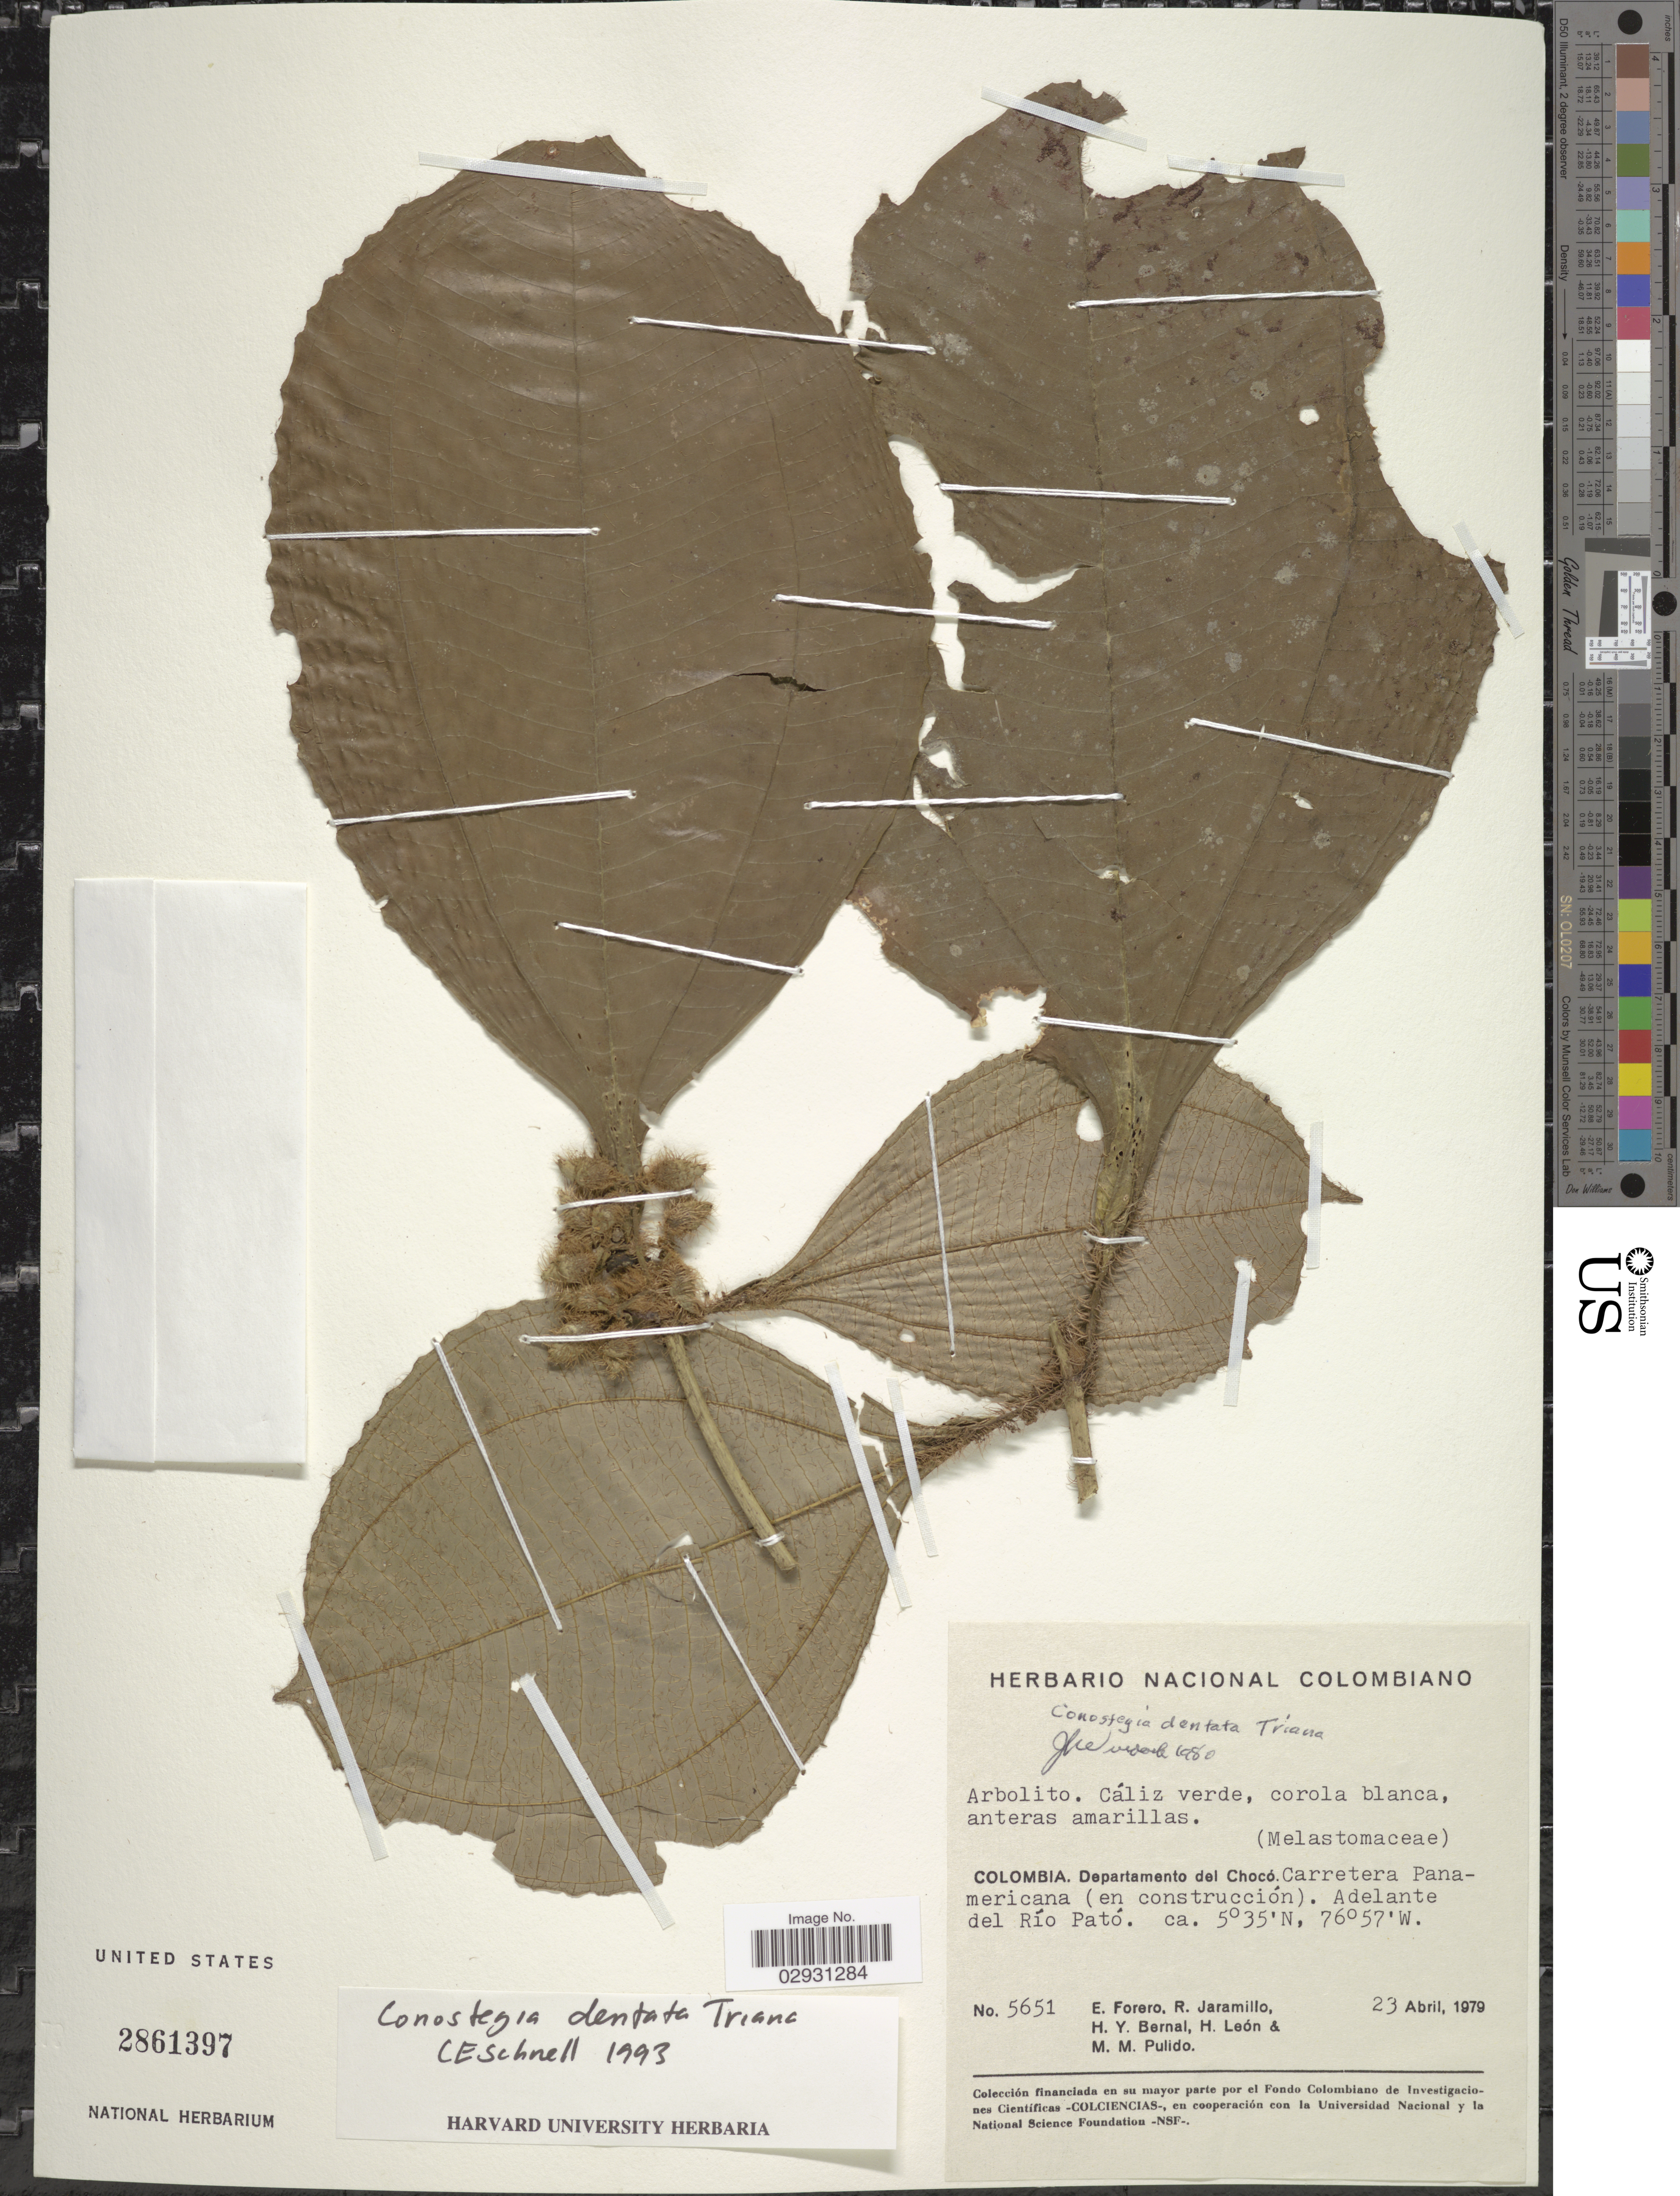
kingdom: Plantae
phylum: Tracheophyta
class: Magnoliopsida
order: Myrtales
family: Melastomataceae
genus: Conostegia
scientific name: Conostegia dentata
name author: Triana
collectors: E. Forero, R. Jaramillo, H. Y. Bernal, H. León & M. Pulido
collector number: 5651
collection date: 1979-04-23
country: Colombia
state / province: Chocó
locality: Departamento del Chocó. Carretera Panamericana (en construcción). Adelante del Río Pató.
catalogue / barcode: US 2861397